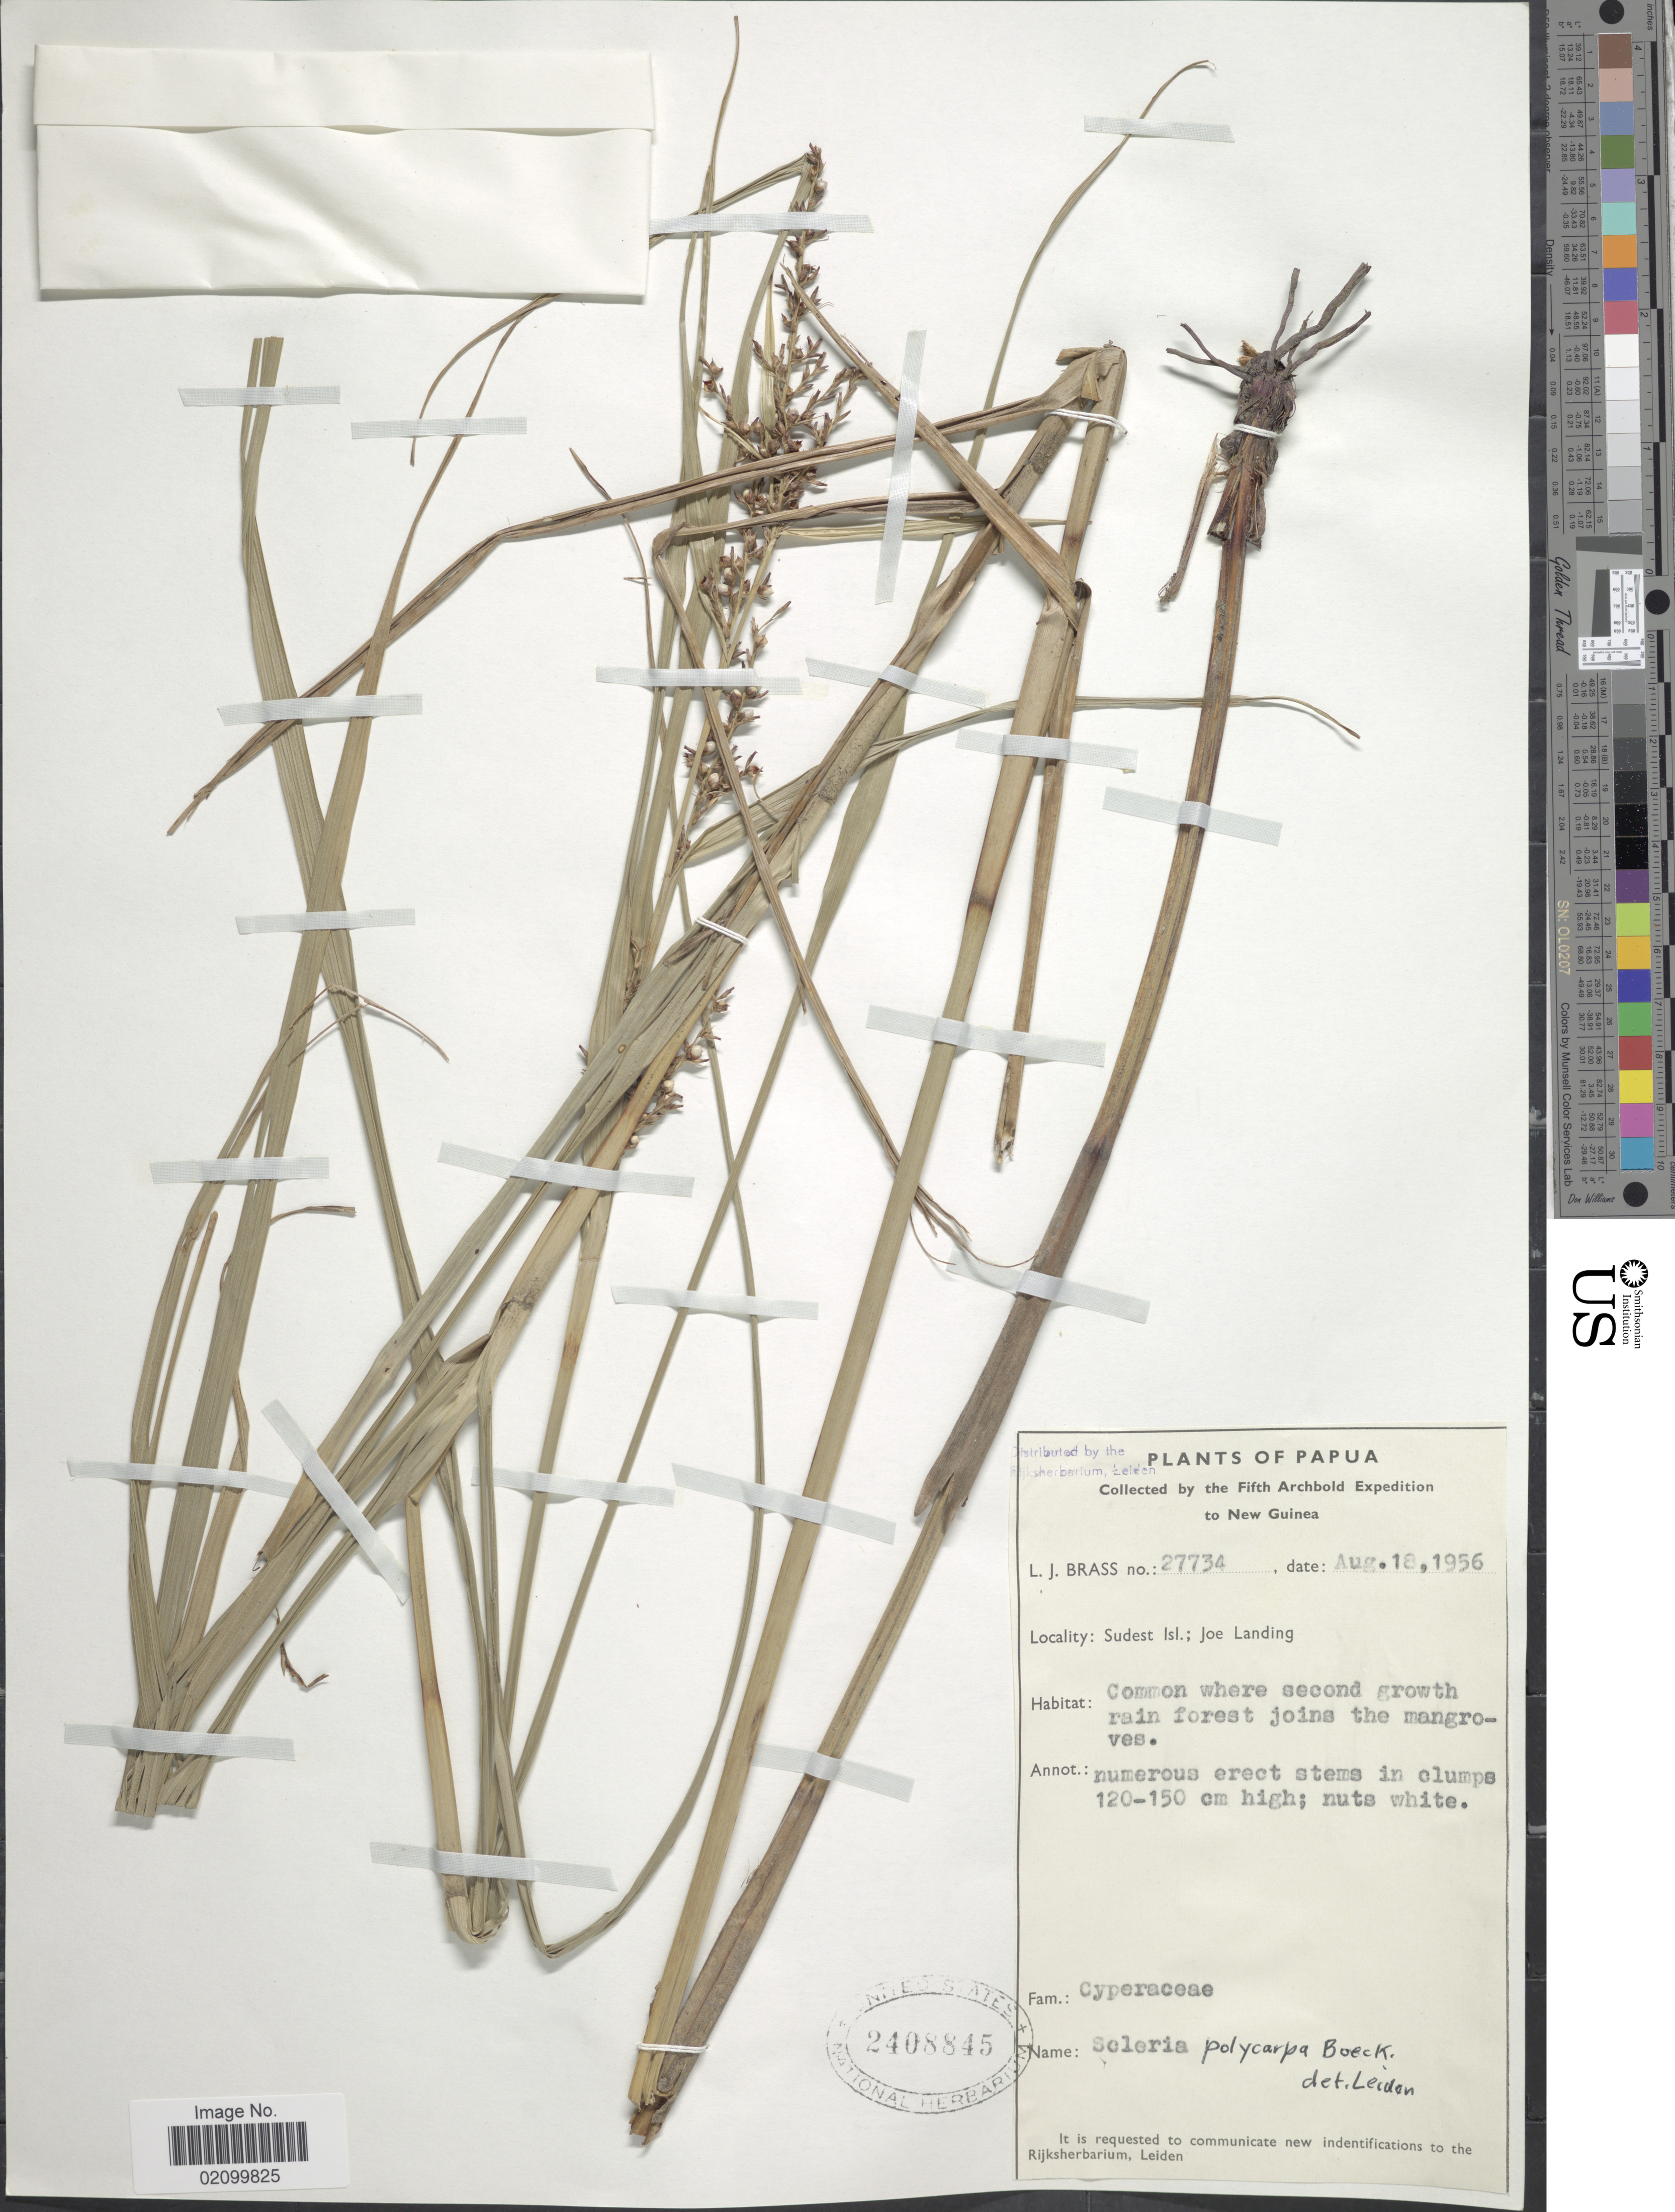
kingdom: Plantae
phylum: Tracheophyta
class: Liliopsida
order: Poales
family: Cyperaceae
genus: Scleria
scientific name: Scleria polycarpa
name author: Boeckeler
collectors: L. J. Brass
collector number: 27734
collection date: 1956-08-18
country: Papua New Guinea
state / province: Milne Bay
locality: Papua, Sudest Isl., Joe Landing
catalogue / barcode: US 2408845